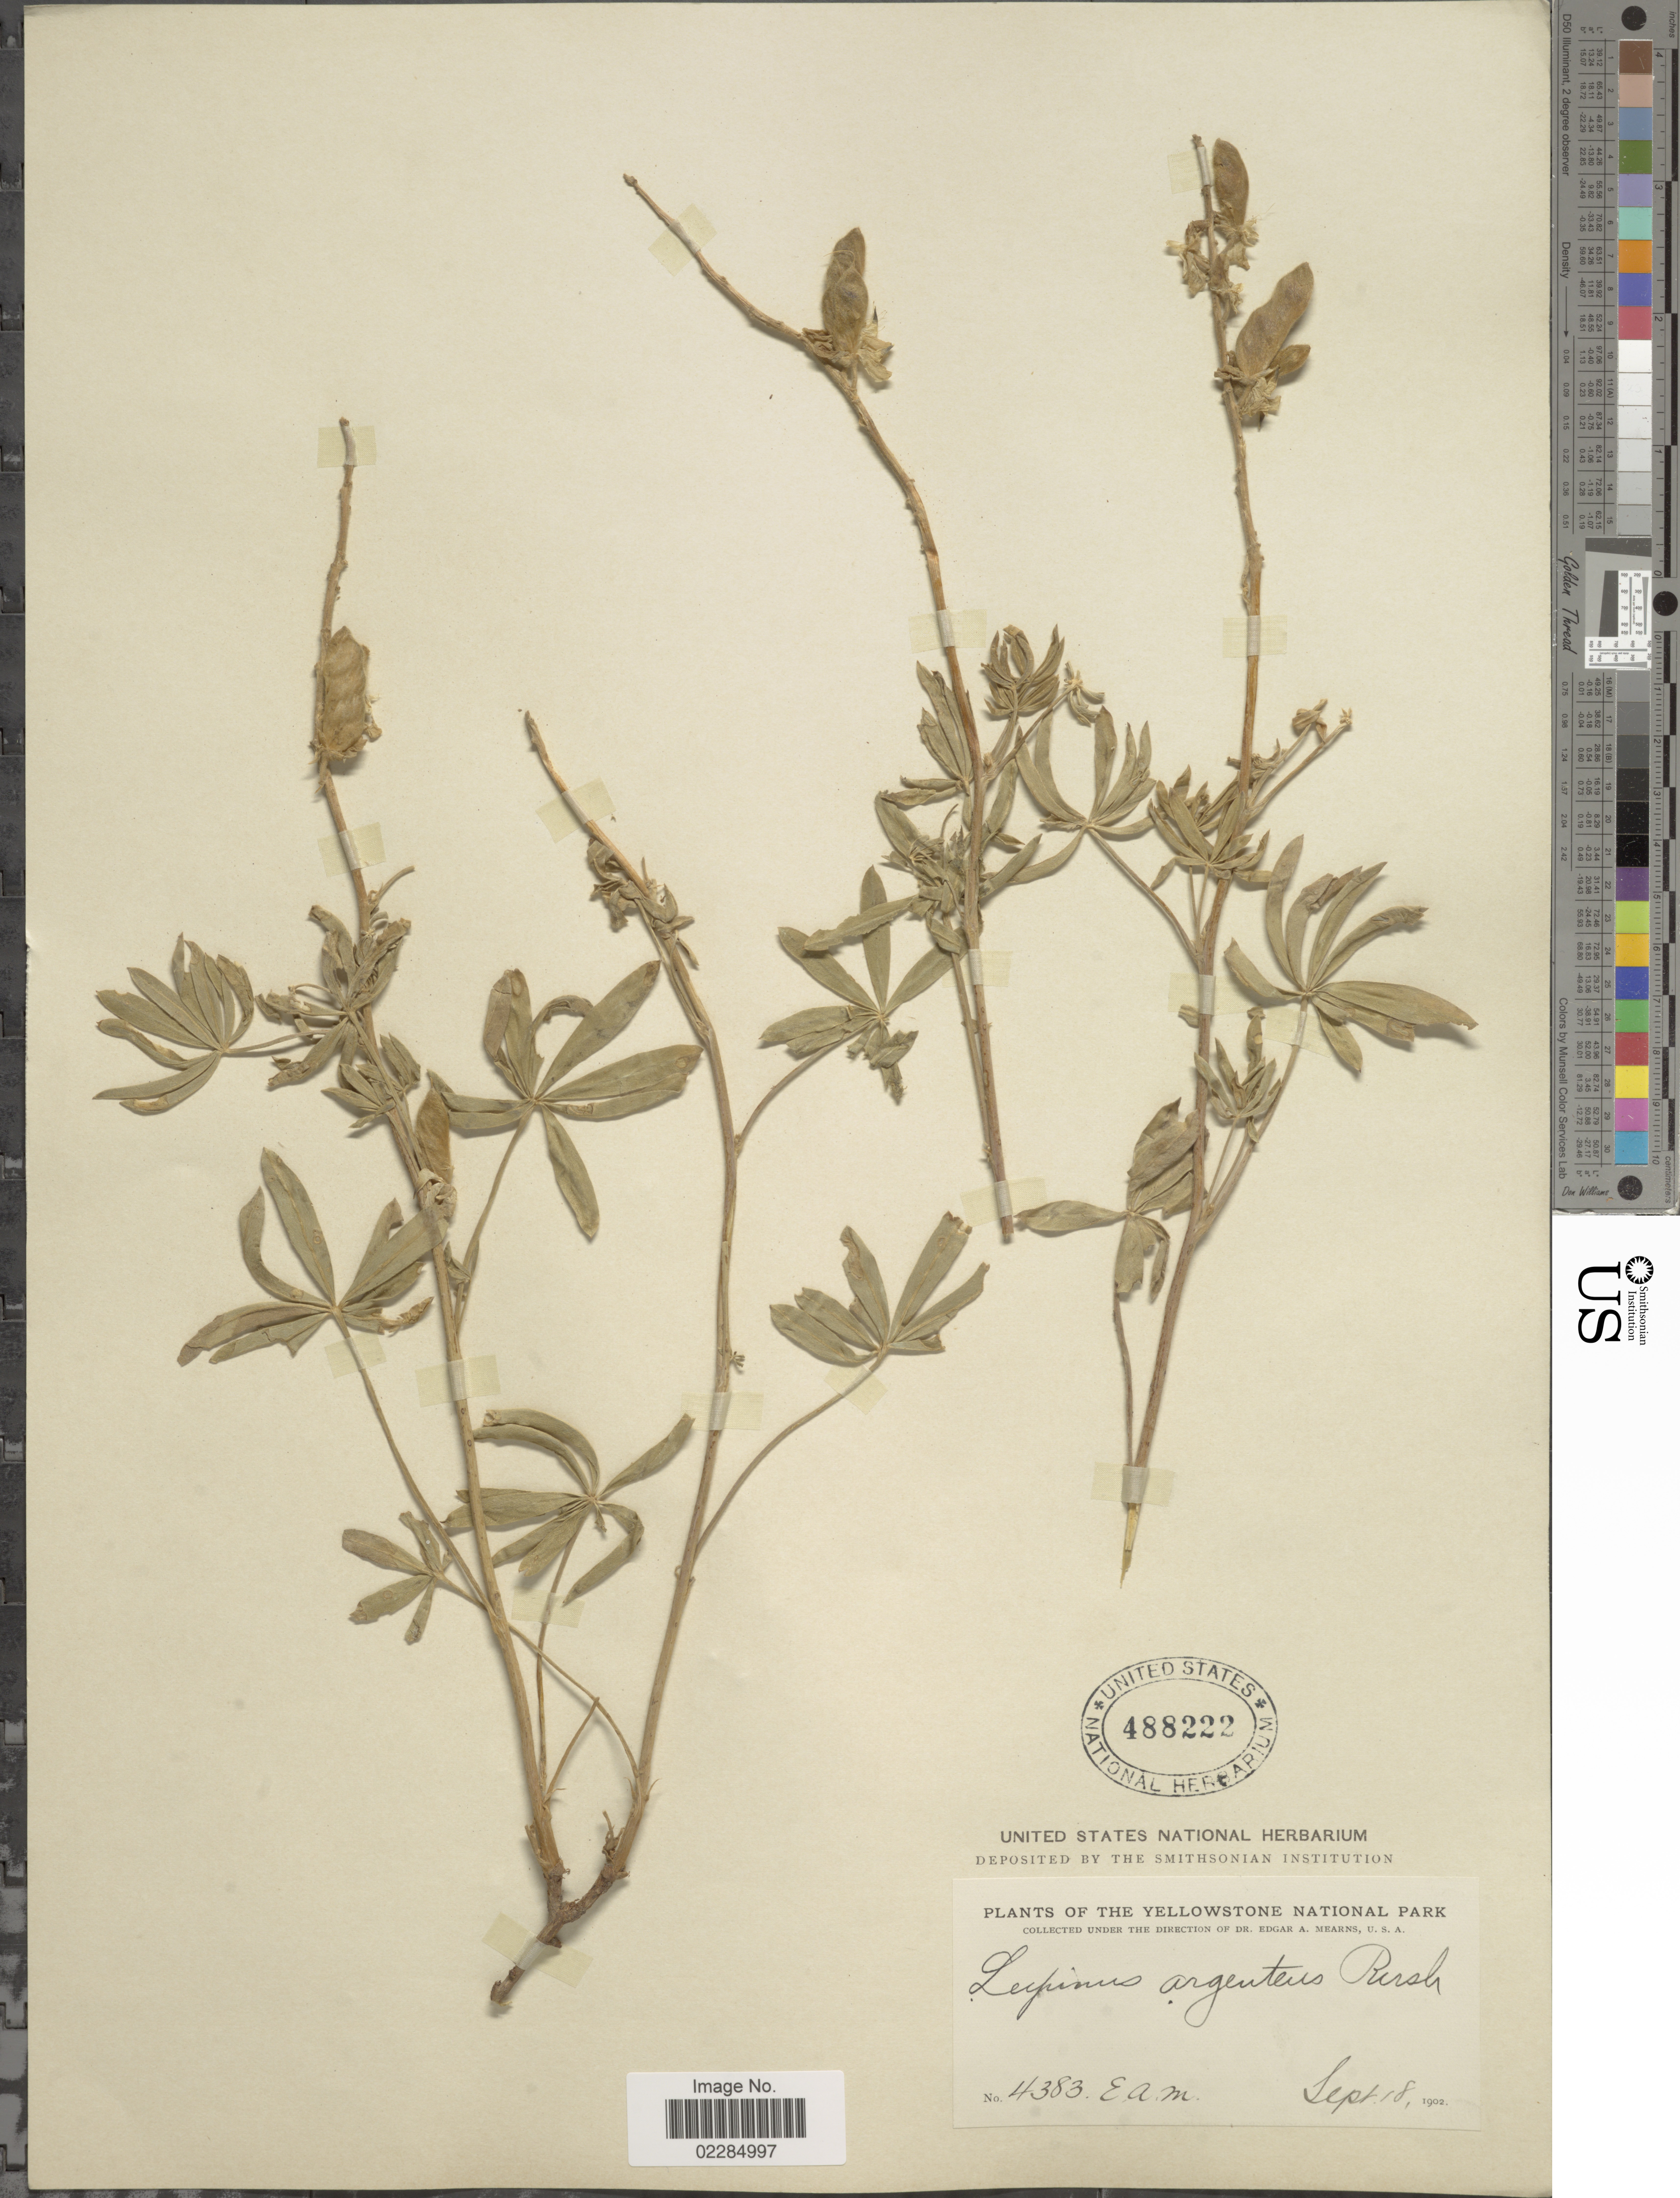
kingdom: Plantae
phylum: Tracheophyta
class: Magnoliopsida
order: Fabales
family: Fabaceae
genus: Lupinus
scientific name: Lupinus decumbens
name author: Torr.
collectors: E. A. Mearns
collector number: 4383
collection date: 1902-09-18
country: United States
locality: Yellowstone National Park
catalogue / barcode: US 488222